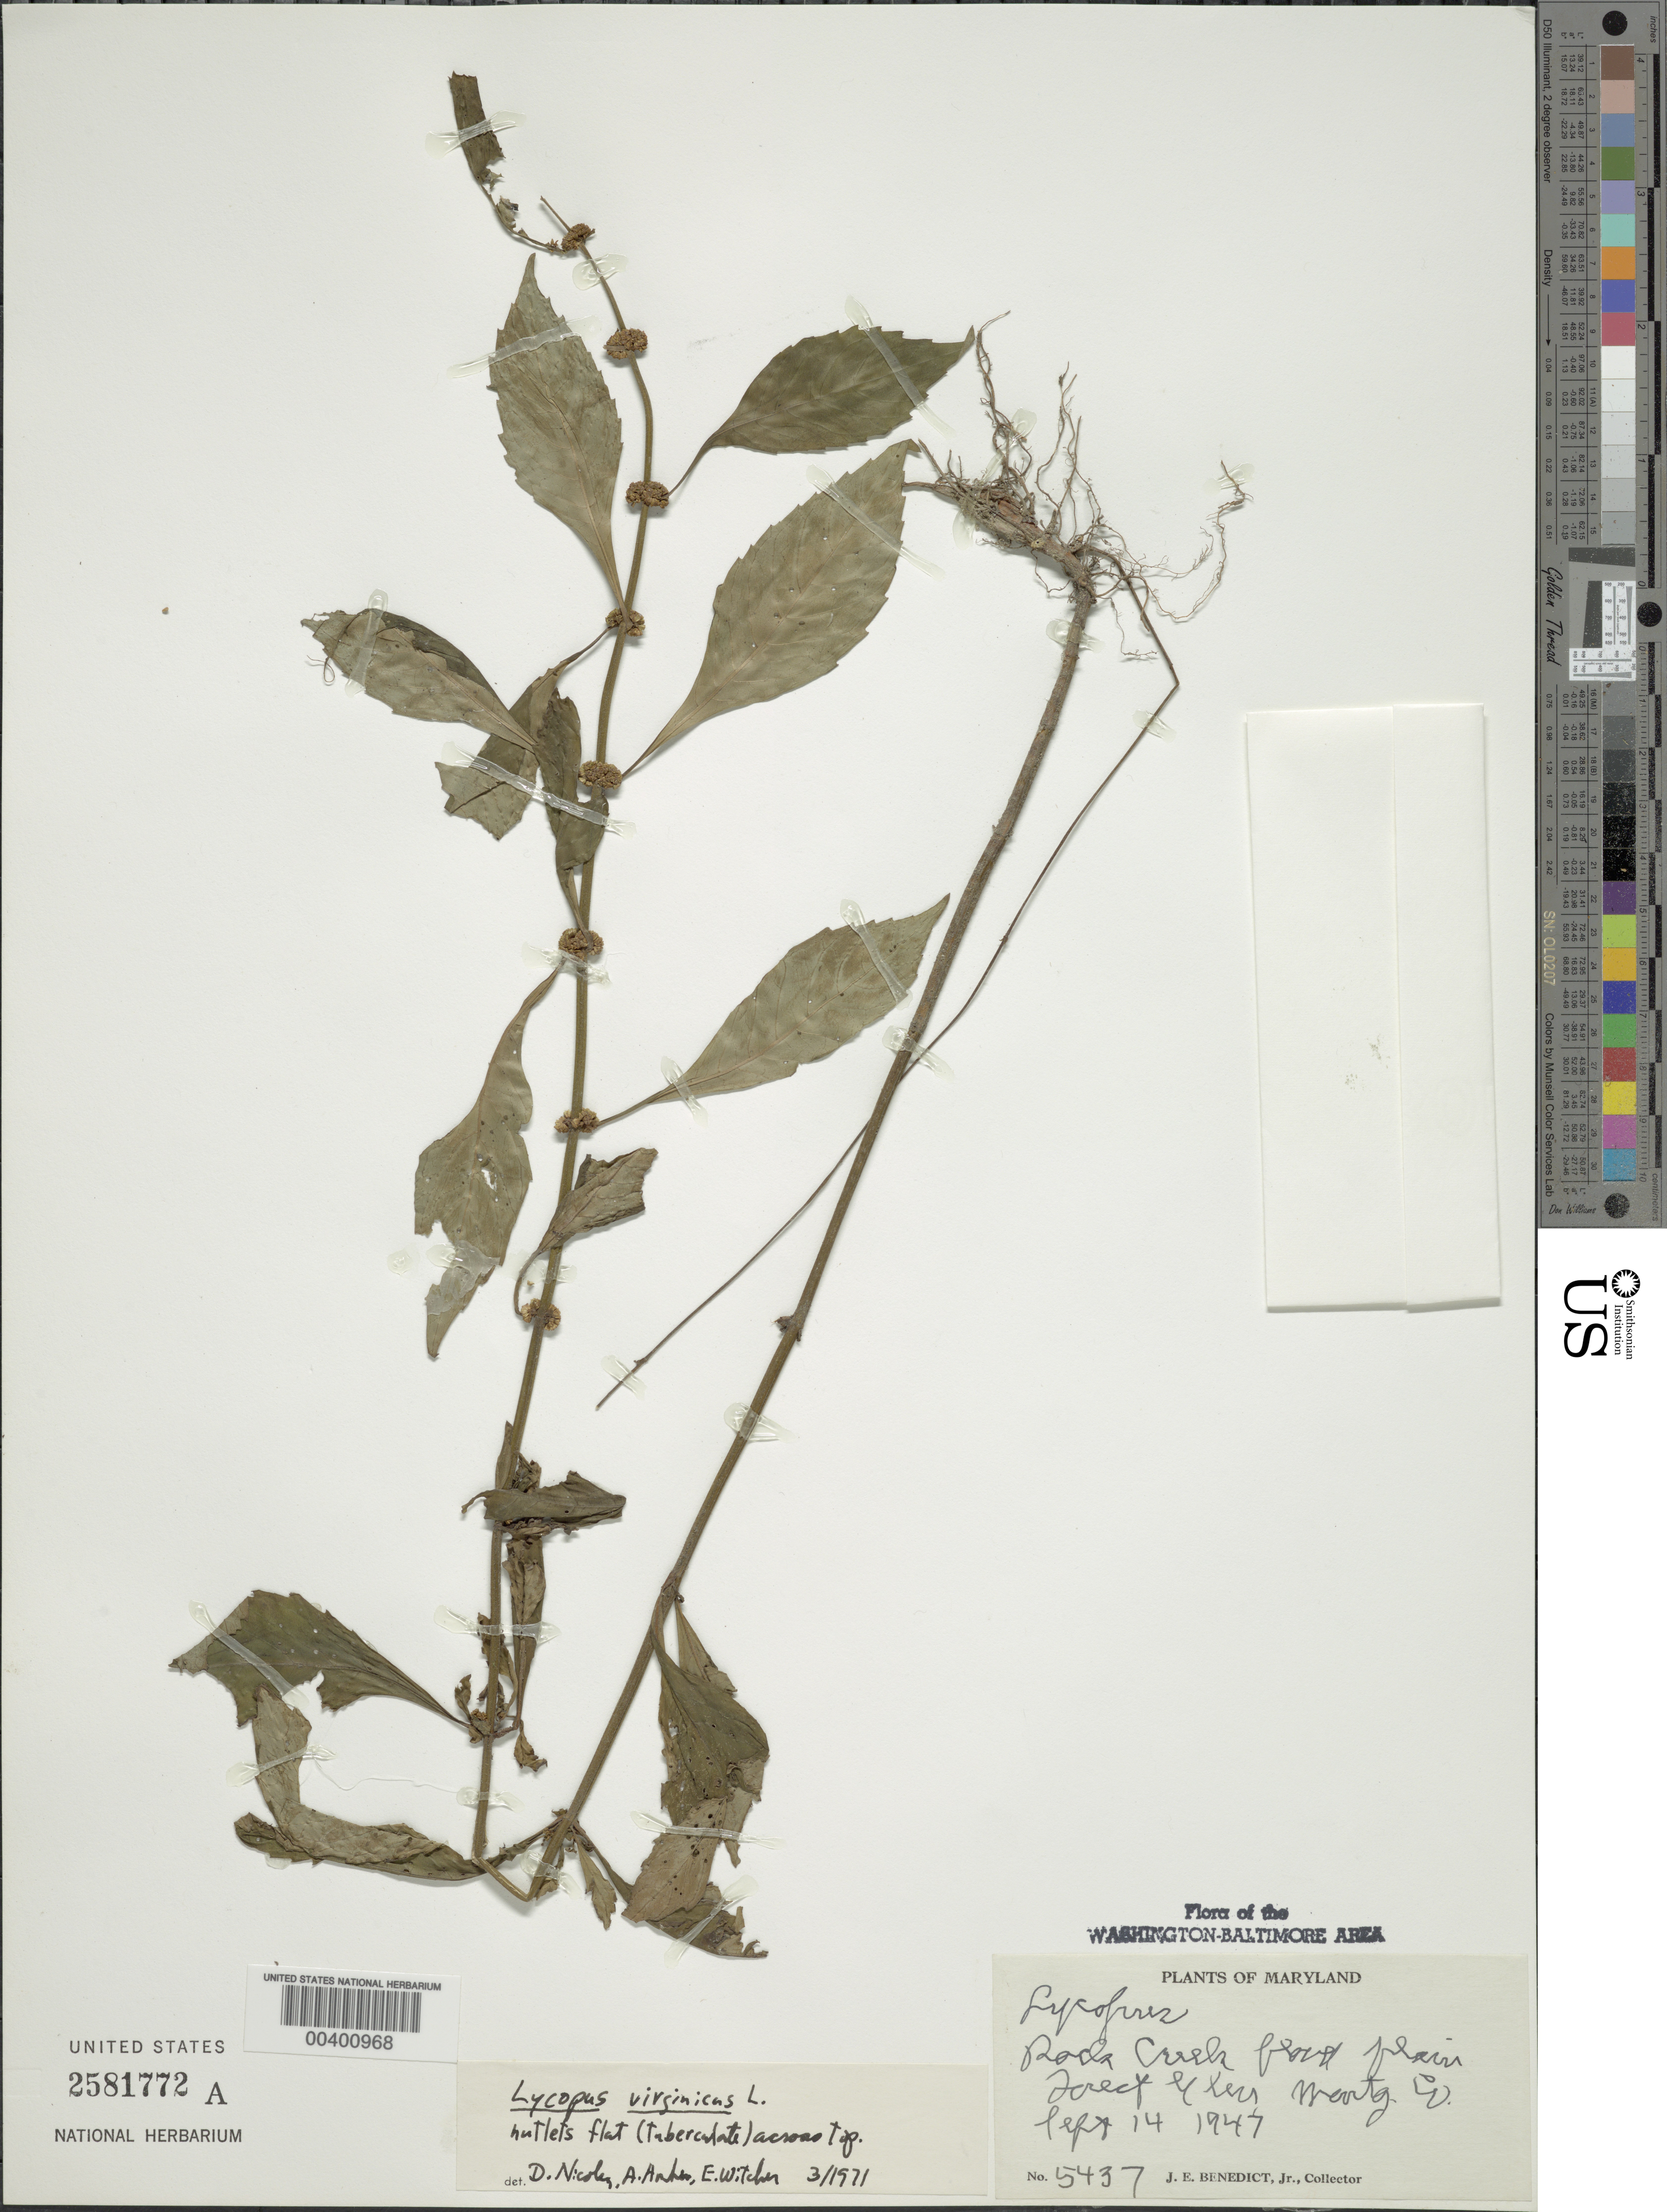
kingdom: Plantae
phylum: Tracheophyta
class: Magnoliopsida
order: Lamiales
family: Lamiaceae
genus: Lycopus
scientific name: Lycopus virginicus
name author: L.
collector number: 5437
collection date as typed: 14 Sep 1947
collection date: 1947-09-14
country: United States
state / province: Maryland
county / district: Montgomery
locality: Rock Creek, Forest Glen Rock Creek Park and vicinity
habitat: Flood plain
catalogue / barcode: US 2581772